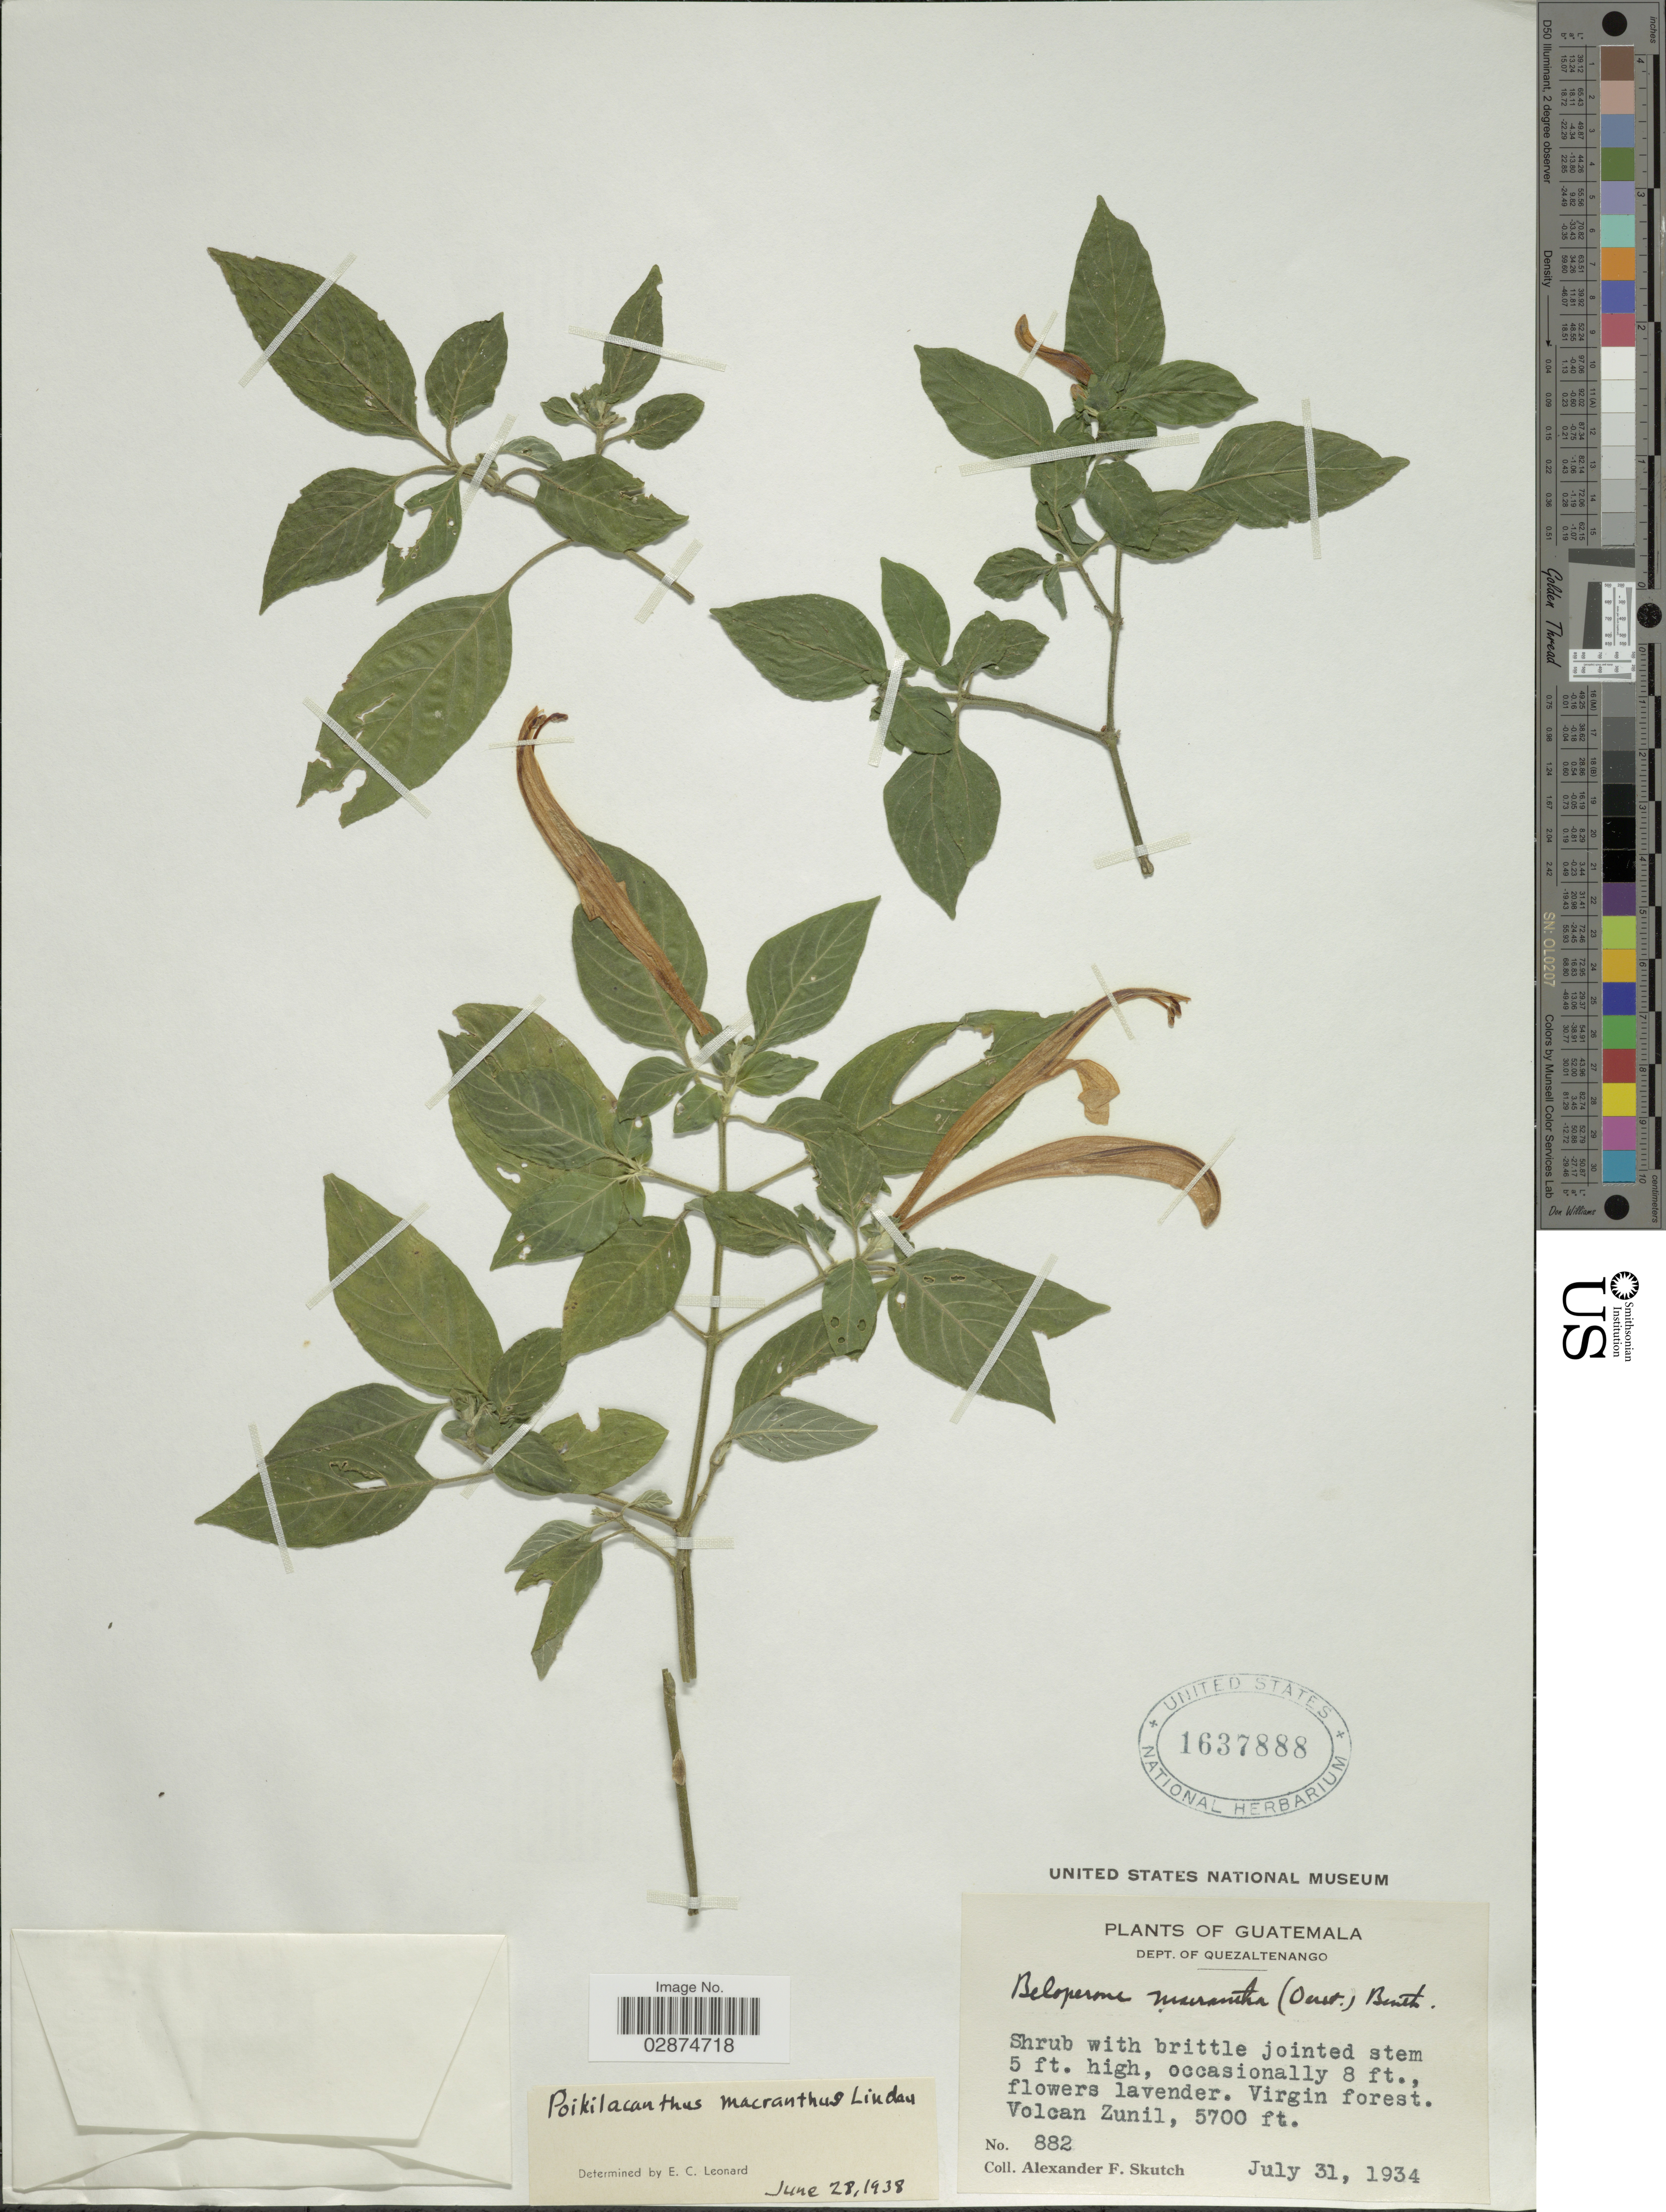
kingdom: Plantae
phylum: Tracheophyta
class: Magnoliopsida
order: Lamiales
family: Acanthaceae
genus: Poikilacanthus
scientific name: Poikilacanthus macranthus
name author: Lindau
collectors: A. F. Skutch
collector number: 882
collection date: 1934-07-31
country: Guatemala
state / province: Quetzaltenango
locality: Dept. of Quezaltenango. Volcan Zunil.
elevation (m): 1737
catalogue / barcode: US 1637888